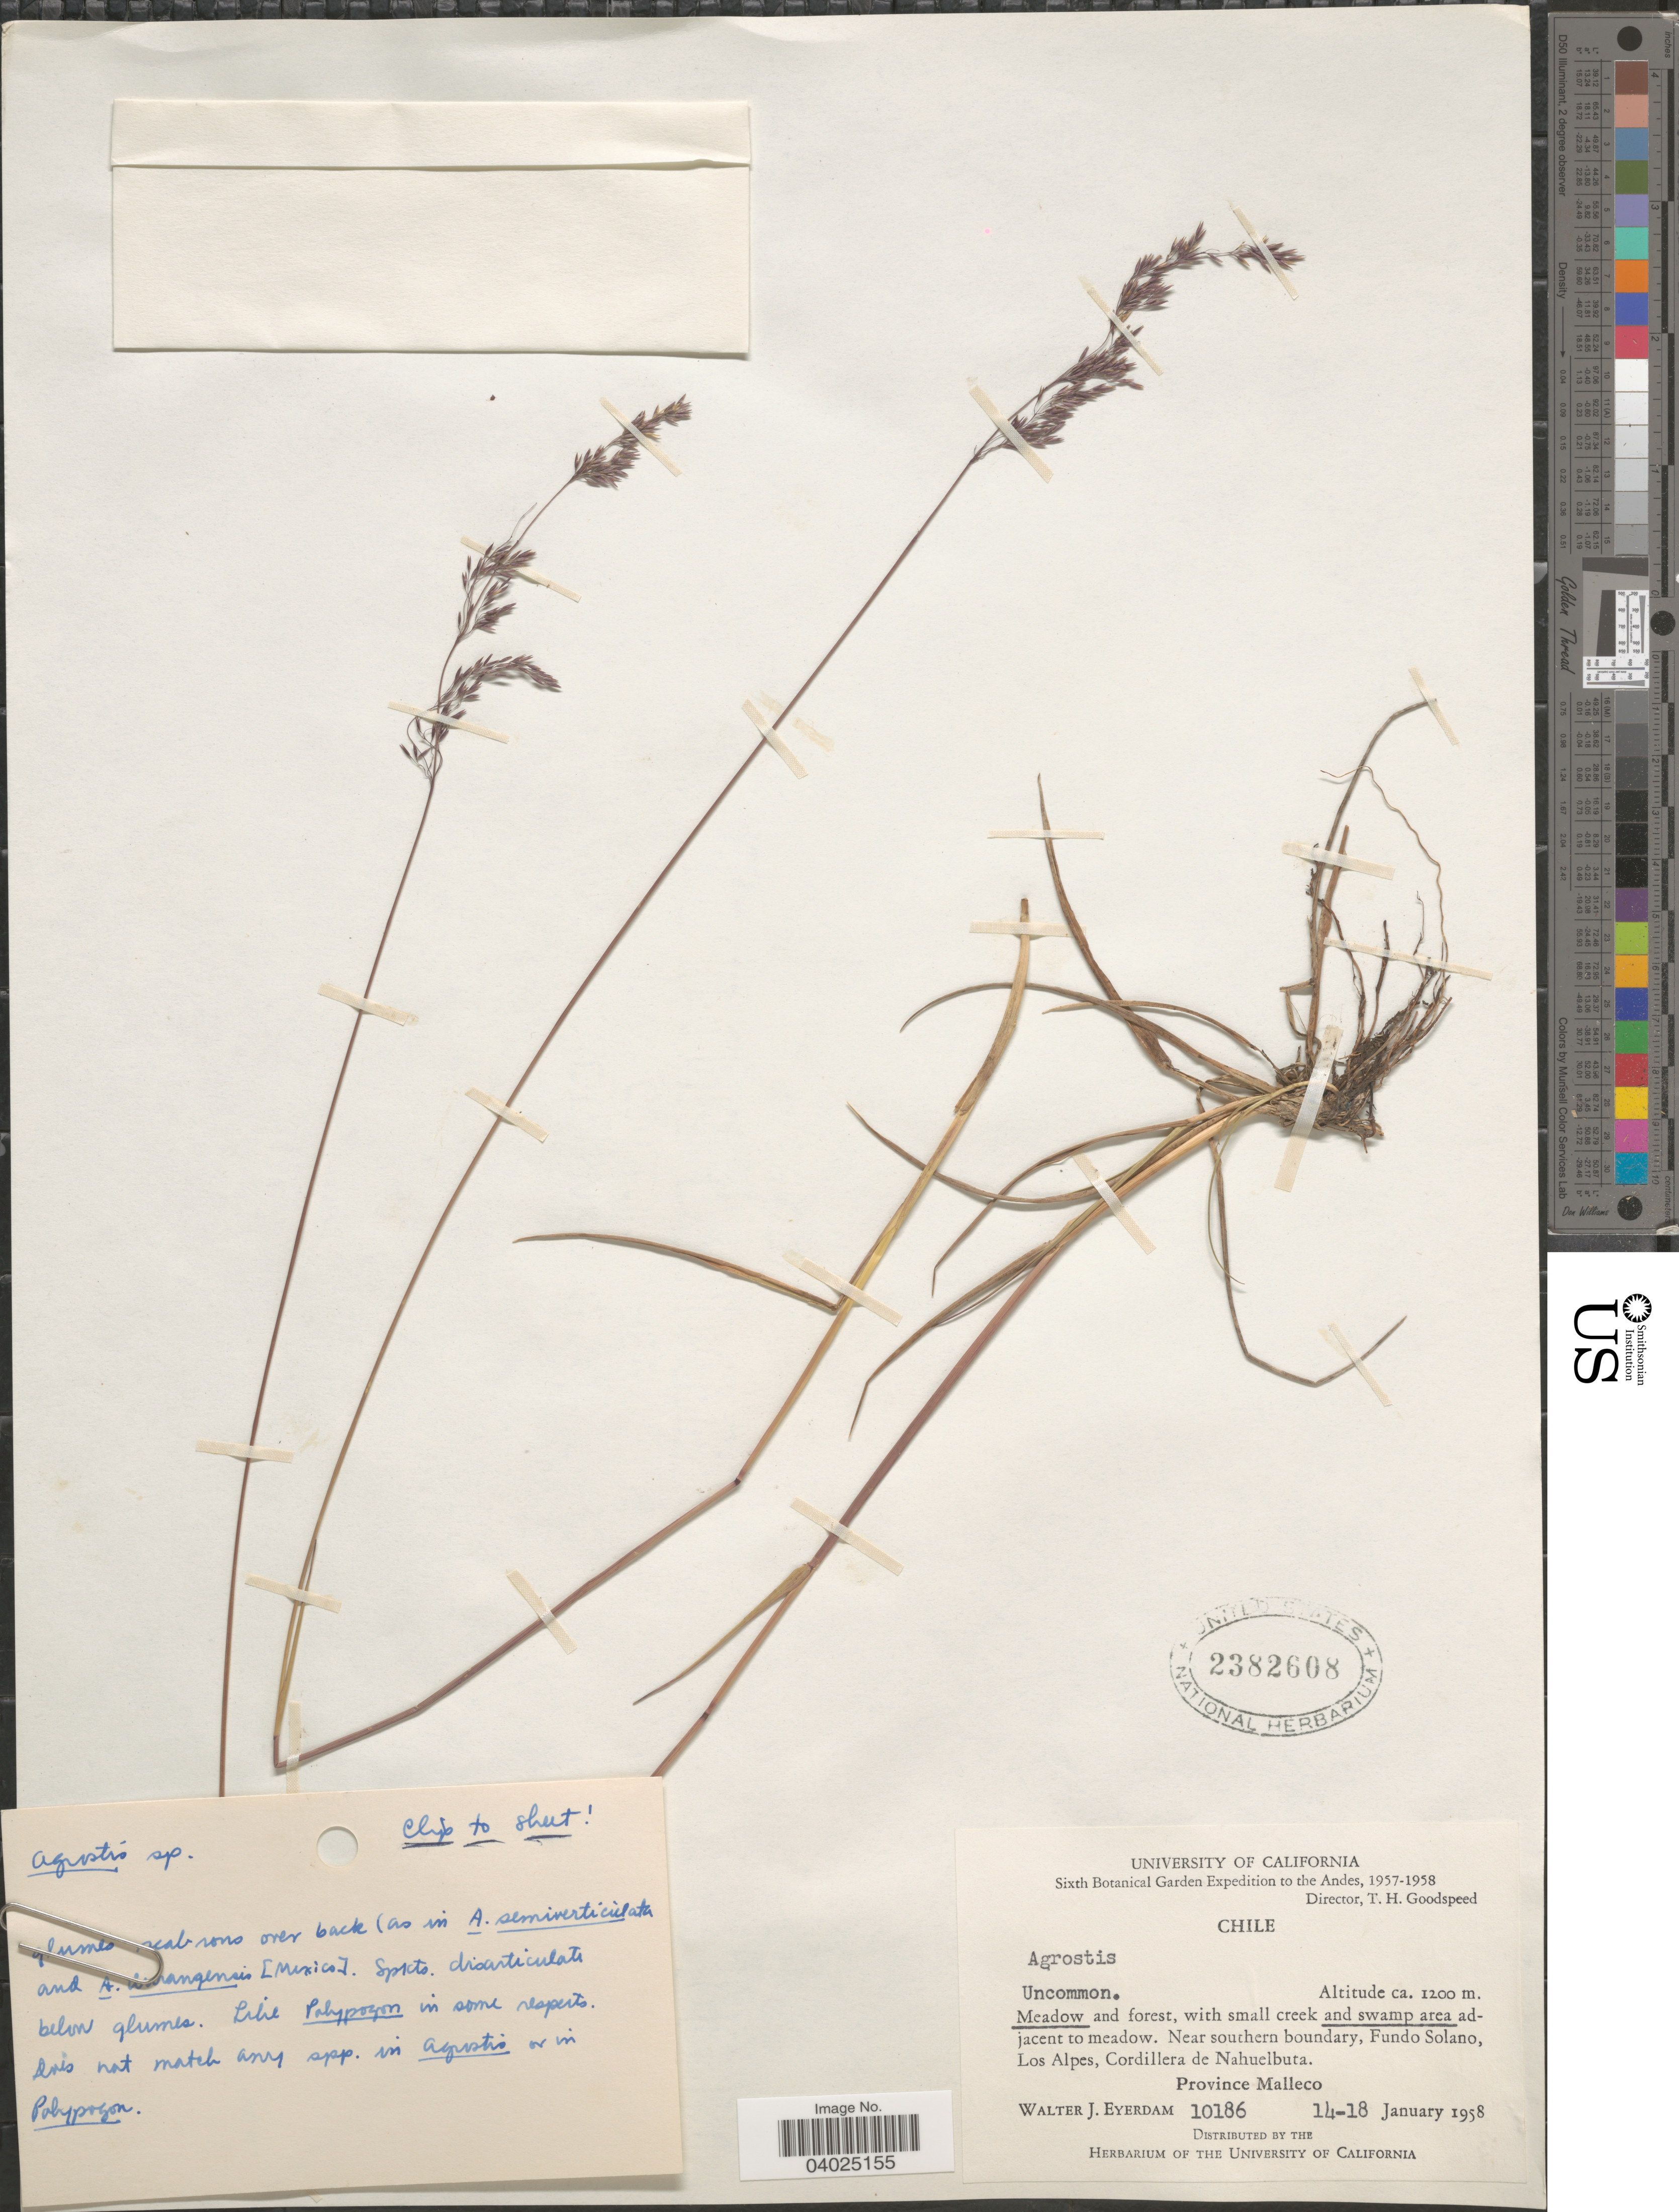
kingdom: Plantae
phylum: Tracheophyta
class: Liliopsida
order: Poales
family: Poaceae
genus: Agrostis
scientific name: Agrostis sp.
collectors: W. J. Eyerdam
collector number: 10186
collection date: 1958-01-14/1958-01-18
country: Chile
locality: The Andes. Near southern boundary, Fundo Solano, Los Alpes, Cordillera de Nahuelbuta. Province Malleco.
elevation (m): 1200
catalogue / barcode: US 2382608